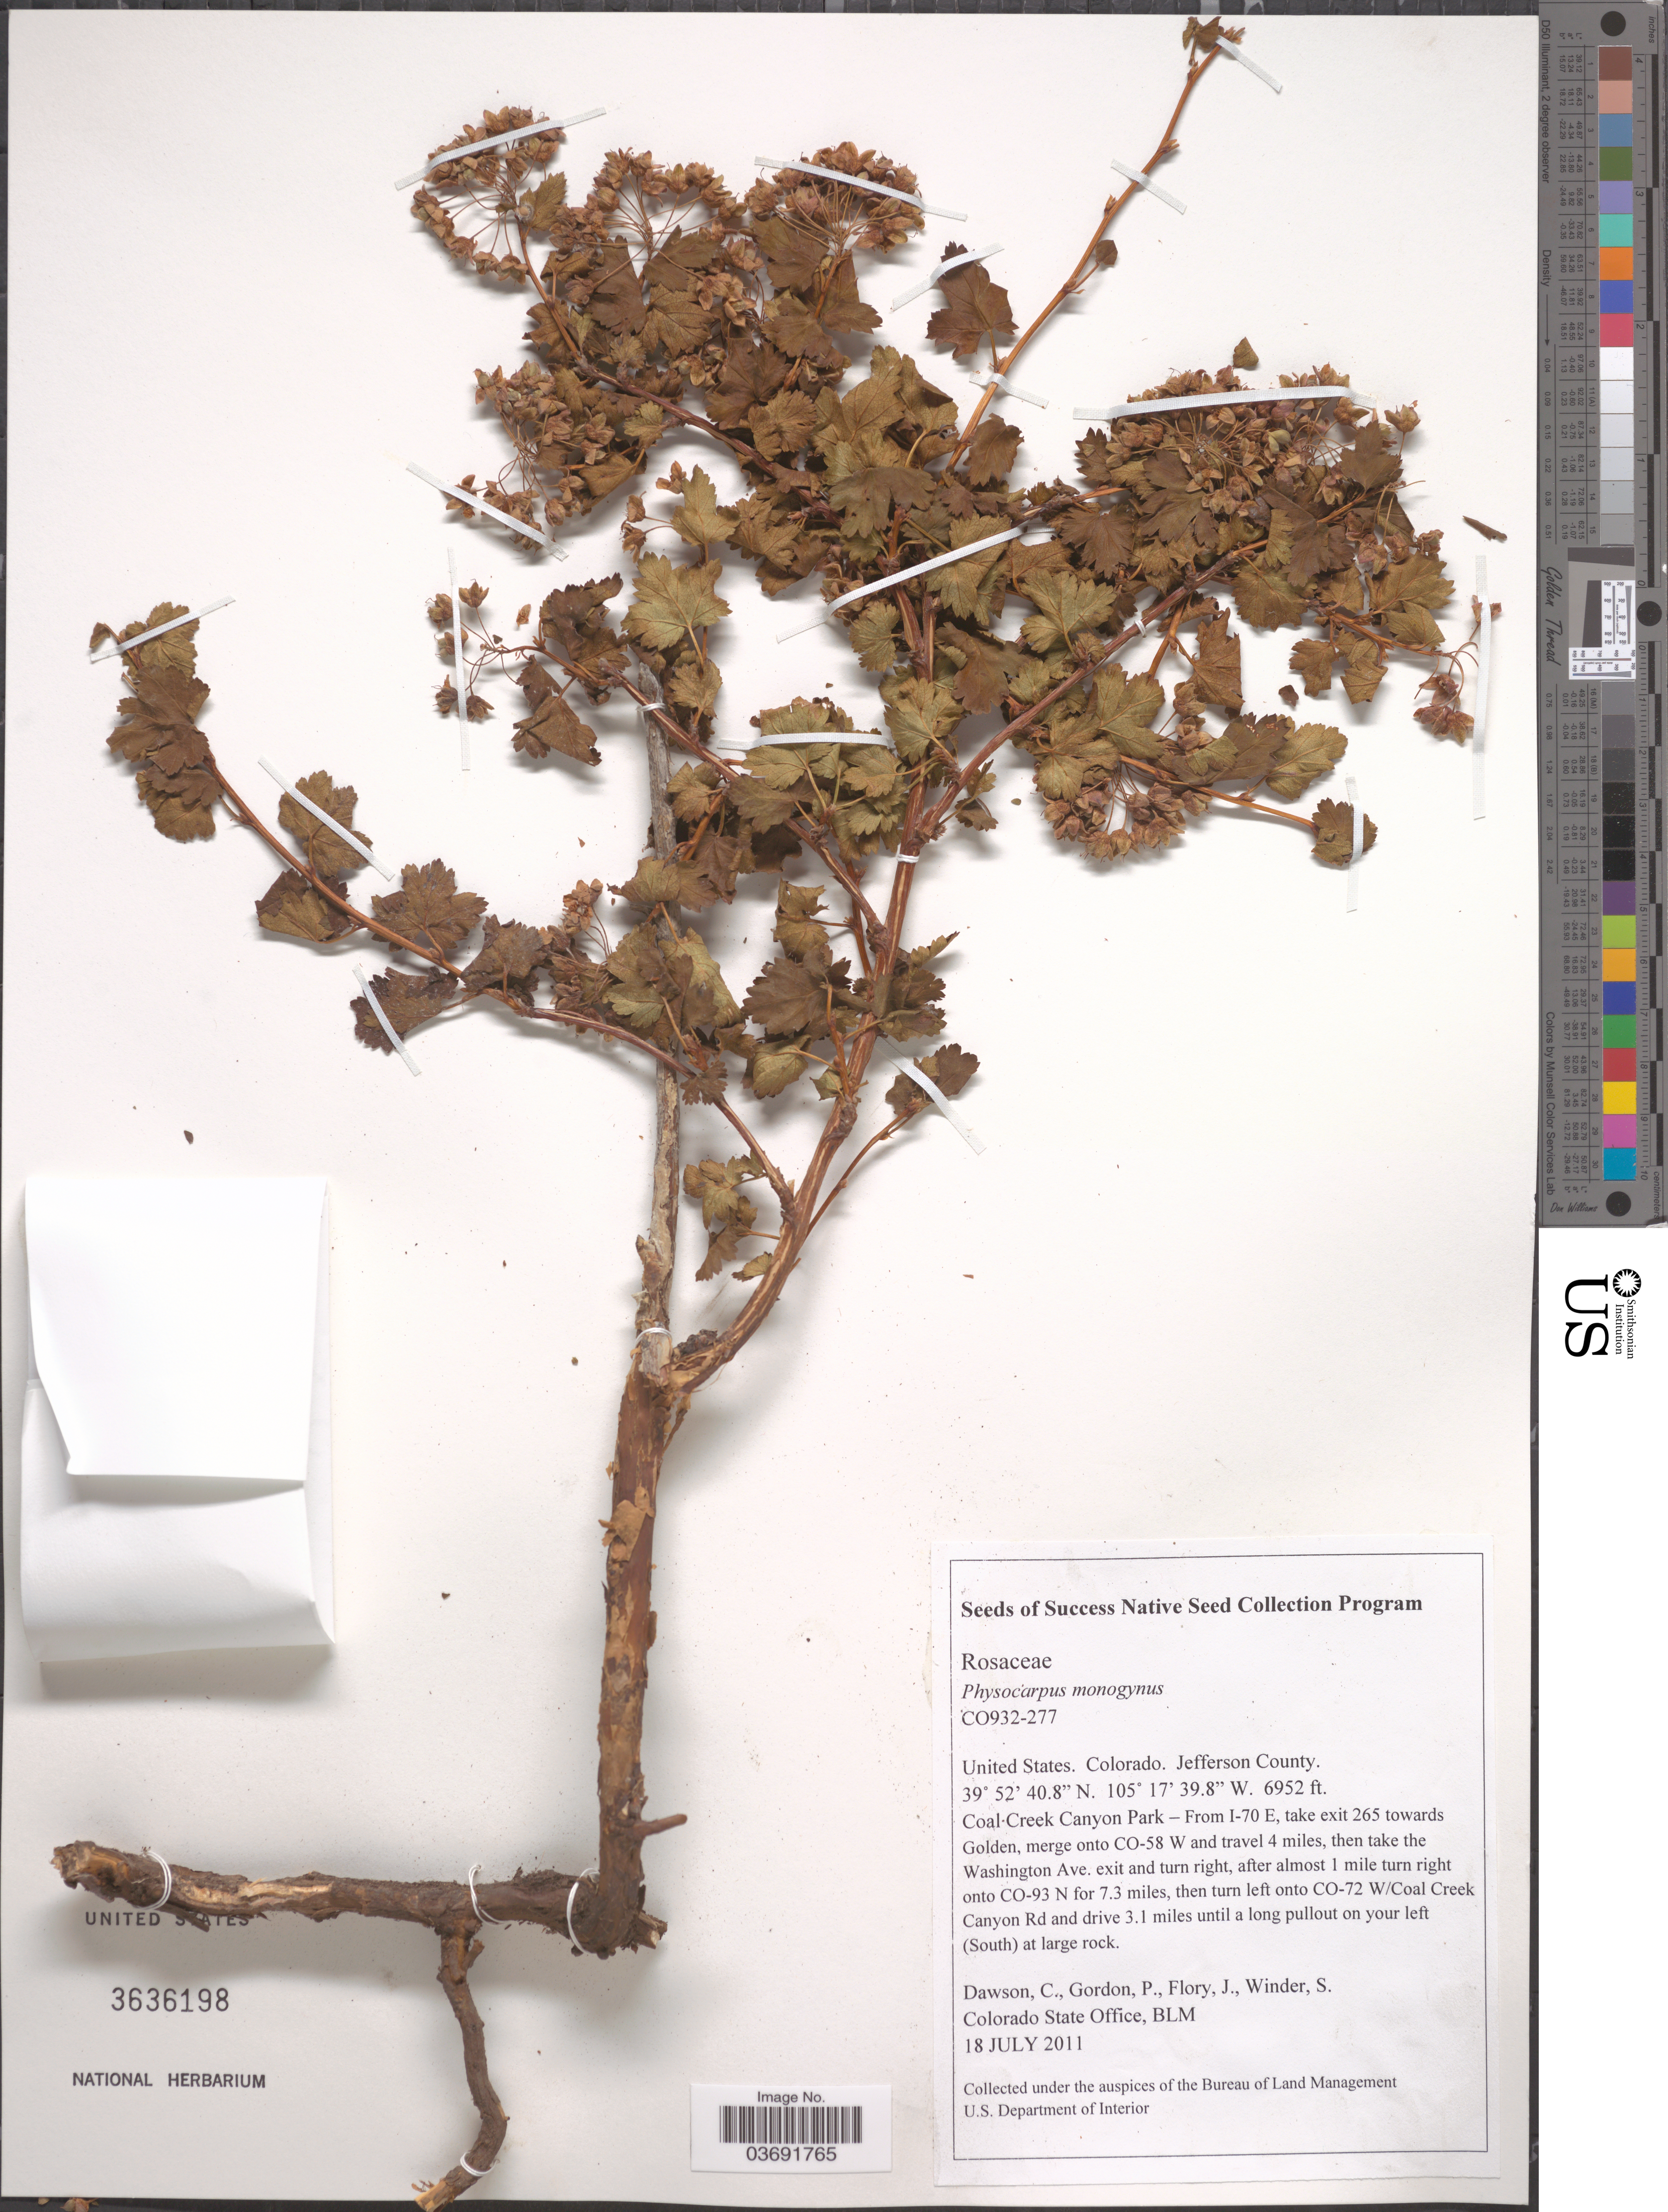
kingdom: Plantae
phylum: Tracheophyta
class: Magnoliopsida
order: Rosales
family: Rosaceae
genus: Opulaster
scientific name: Opulaster monogynus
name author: (Torr.) Kuntze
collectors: C. M. Dawson, P. Gordon, J. Flory & S. Winder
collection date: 2011-07-18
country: United States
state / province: Colorado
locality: Jefferson County. Coal Creek Canyon Park- From I-70 E, take exit 265 towards Golden, merge onto CO-58 W and travel 4 miles, then take the Washington Ave. exit and turn right, after almost 1 mile turn right onto CO-93 N for 7.3 miles, then turn left onto CO-72 W/Coal Creek Canyon Rd and drive 3.1 miles until a long pullout on your left (South) at large rock.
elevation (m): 2119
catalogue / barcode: US 3636198